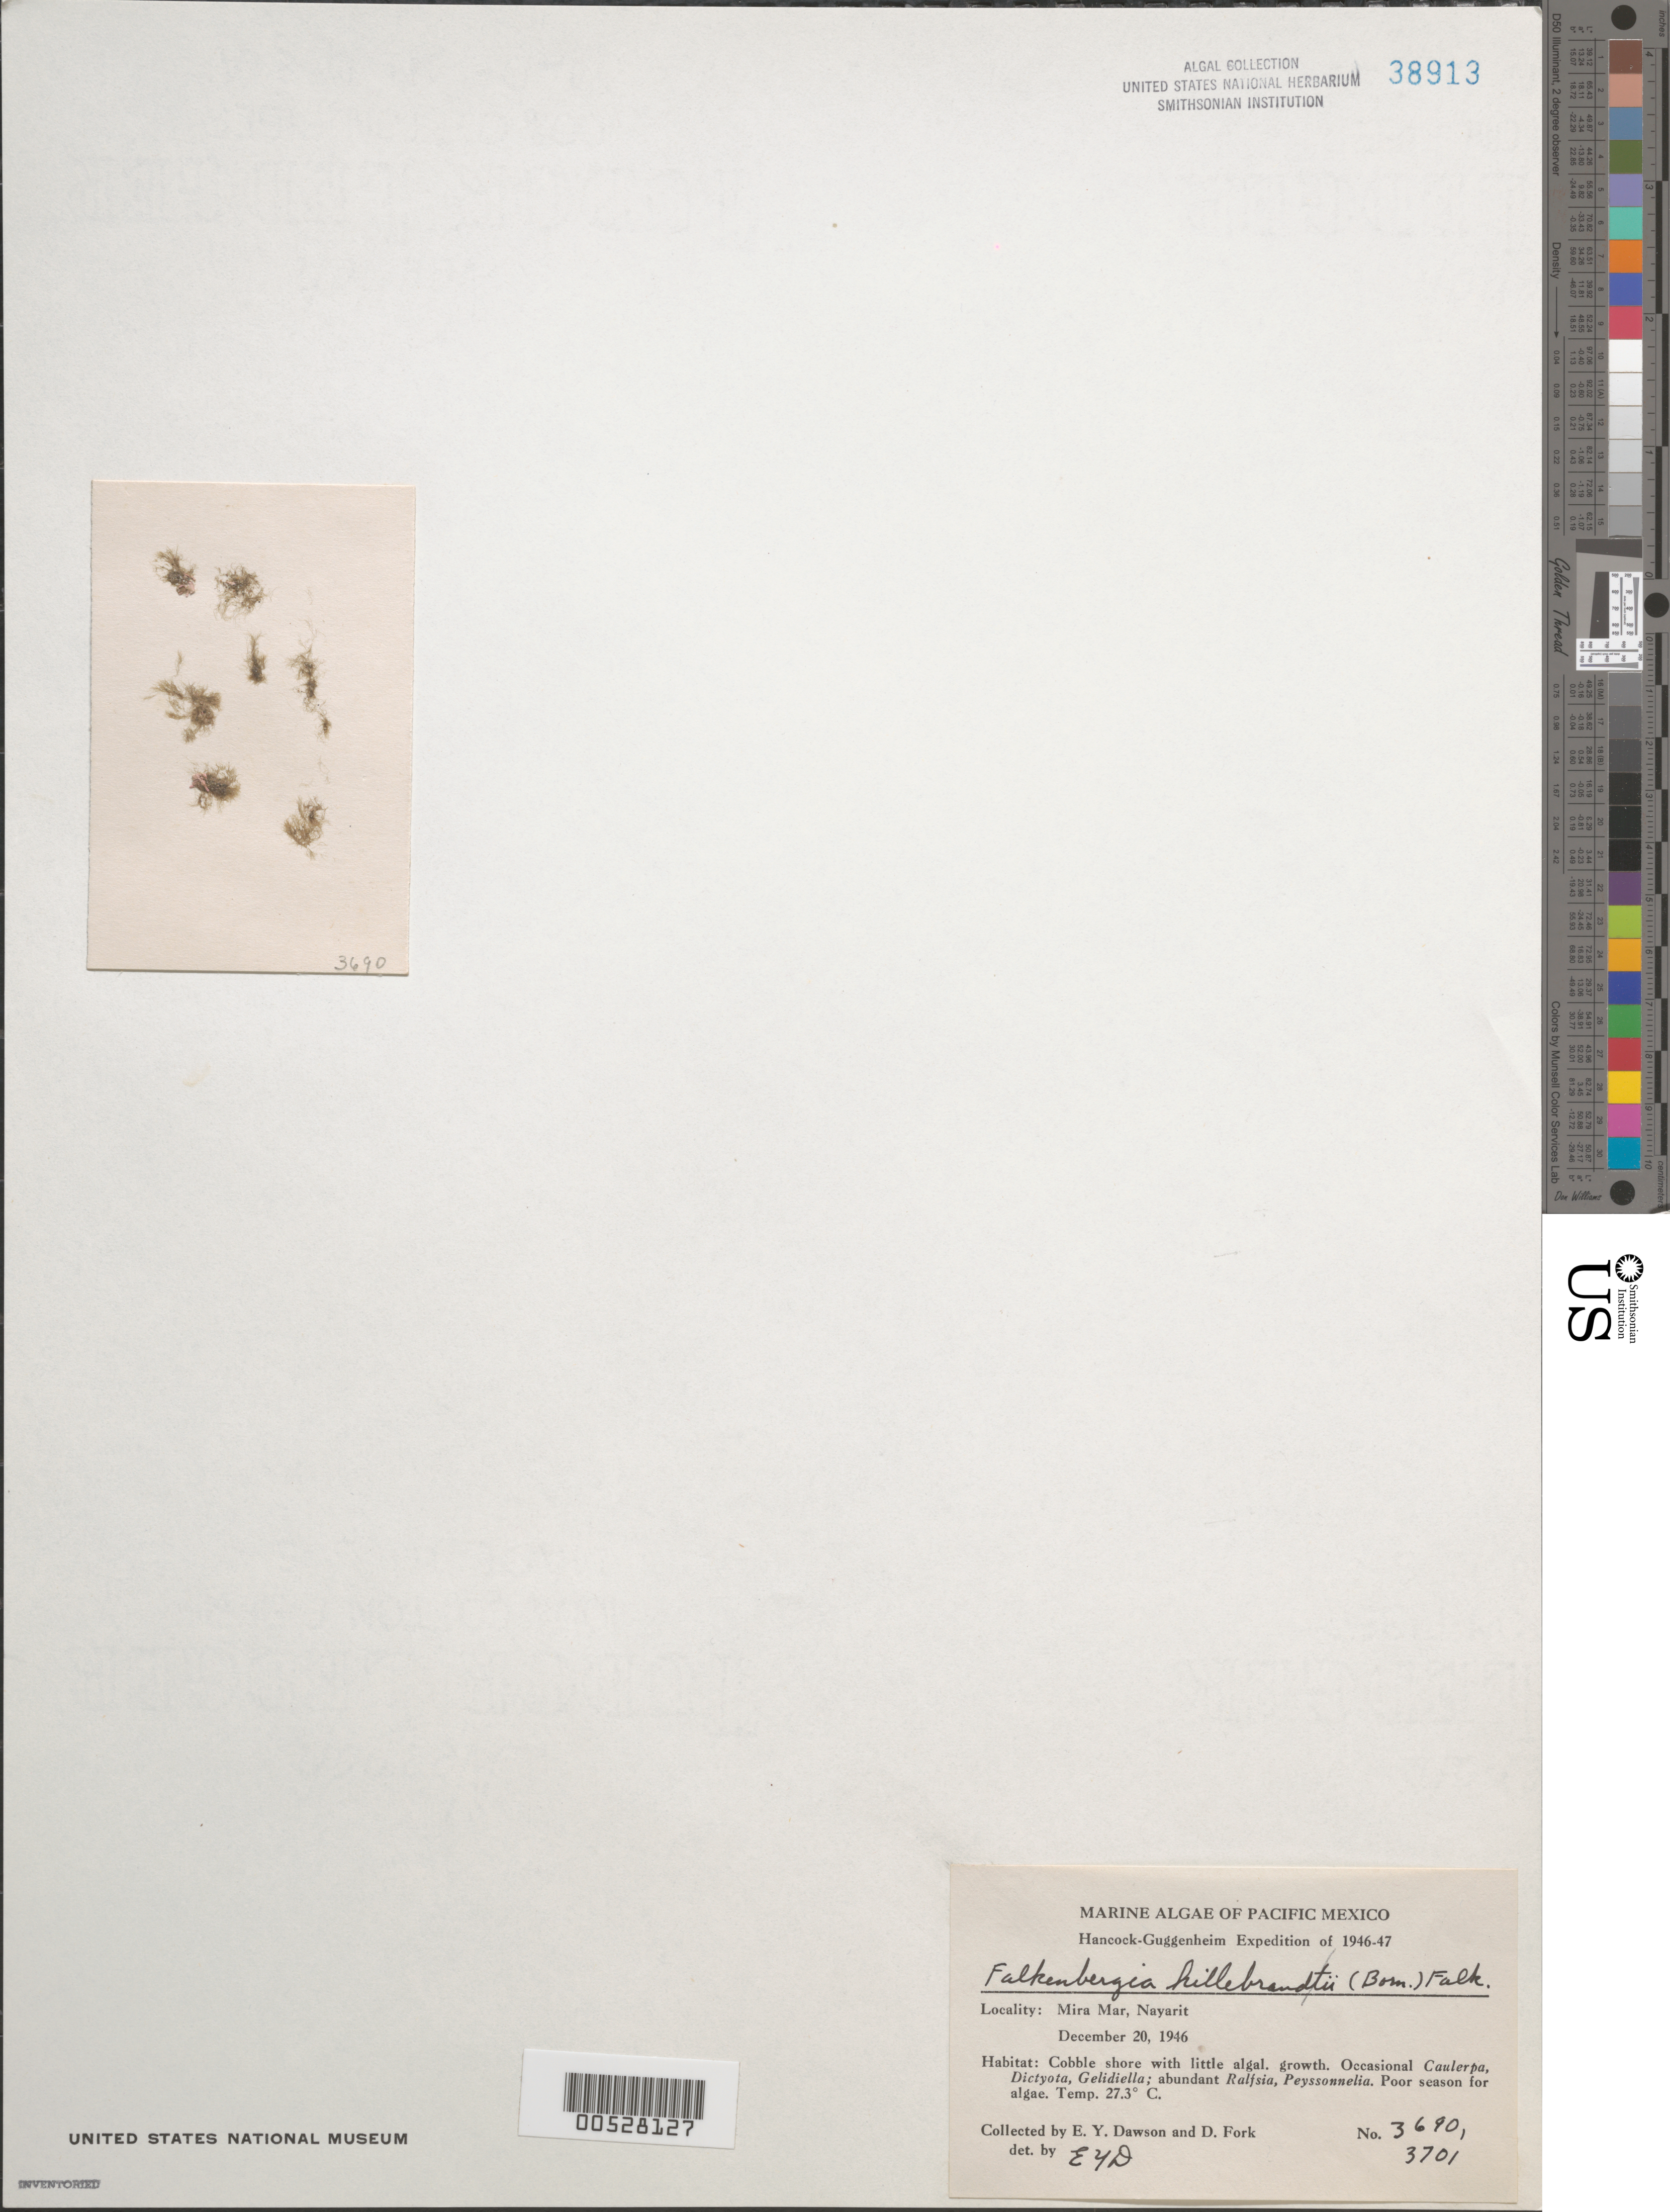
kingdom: Plantae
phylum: Rhodophyta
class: Florideophyceae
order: Bonnemaisoniales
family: Bonnemaisoniaceae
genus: Asparagopsis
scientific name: Asparagopsis taxiformis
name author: (Delile) Trevis.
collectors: E. Y. Dawson & D. Fork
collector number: EYD 3690 & EYD 3701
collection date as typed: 20 Dec 1946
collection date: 1946-12-20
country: Mexico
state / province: Nayarit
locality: Miramar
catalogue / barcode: US 38913